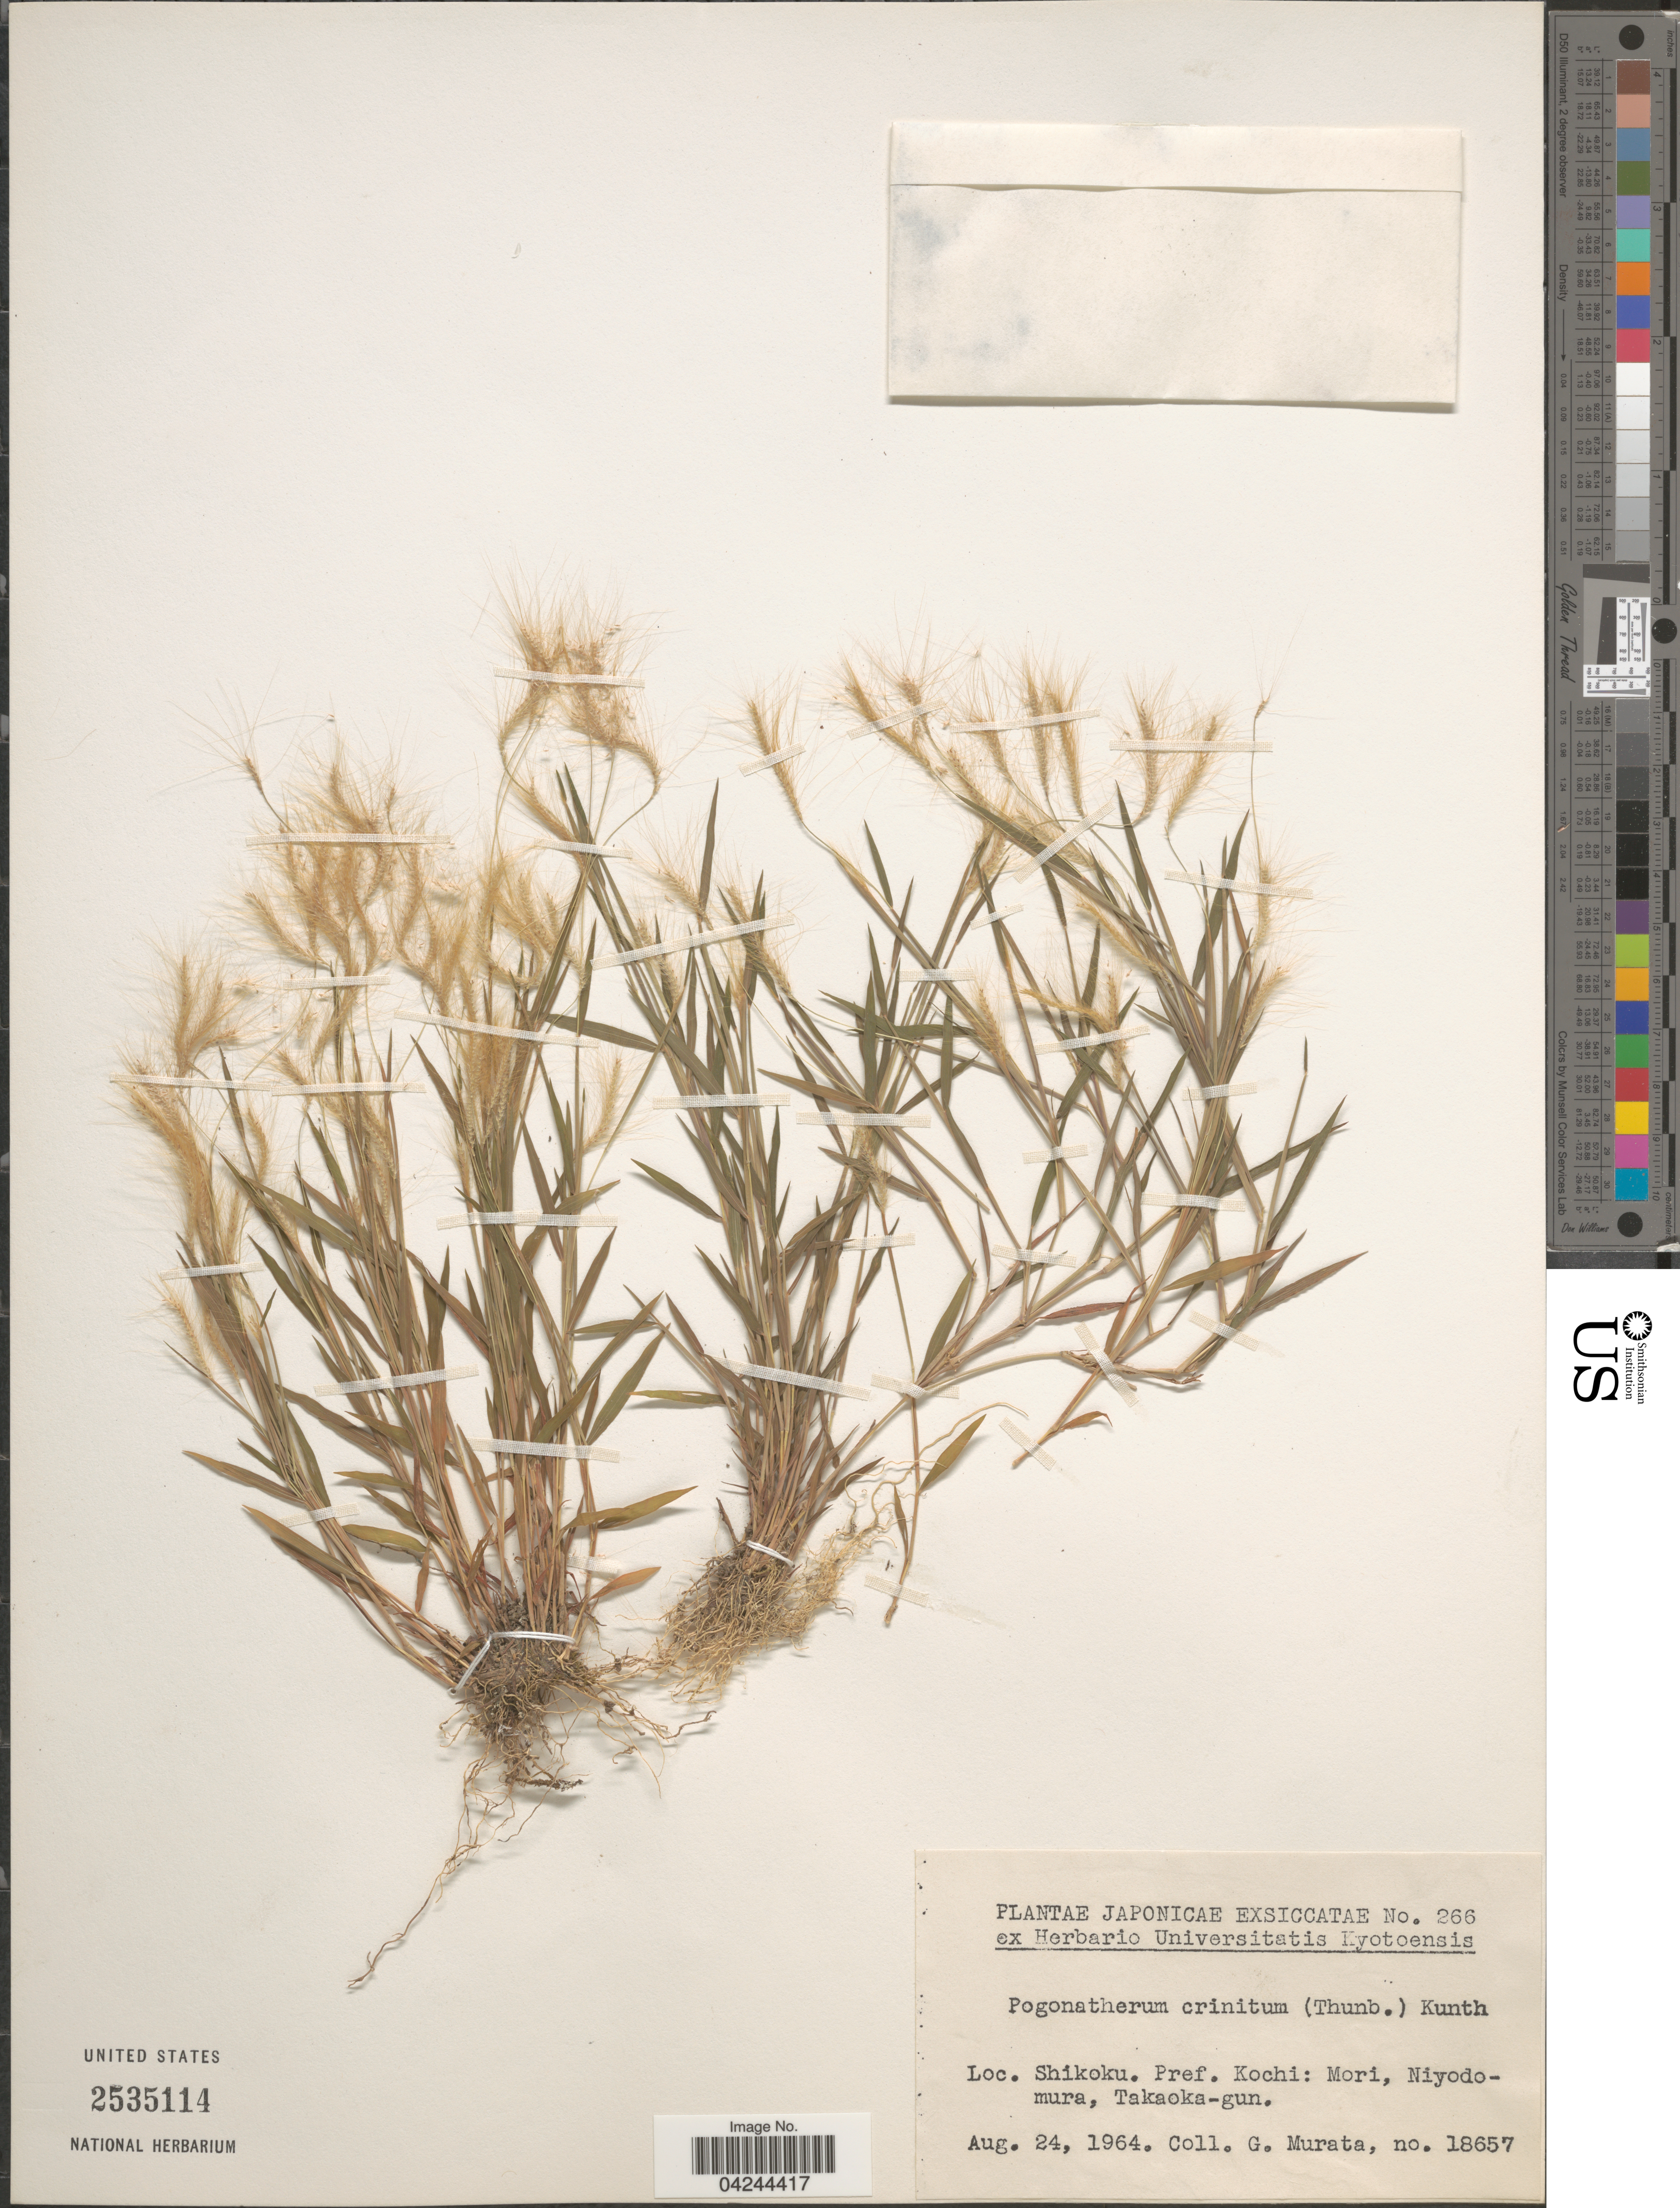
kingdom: Plantae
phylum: Tracheophyta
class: Liliopsida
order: Poales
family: Poaceae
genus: Pogonatherum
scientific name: Pogonatherum crinitum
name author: (Thunb.) Kunth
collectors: G. Murata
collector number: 18657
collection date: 1964-08-24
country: Japan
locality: Shikoku. Pref. Kochi: Mori, Niyodomura, Takaoka-gun.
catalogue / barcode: US 2535114